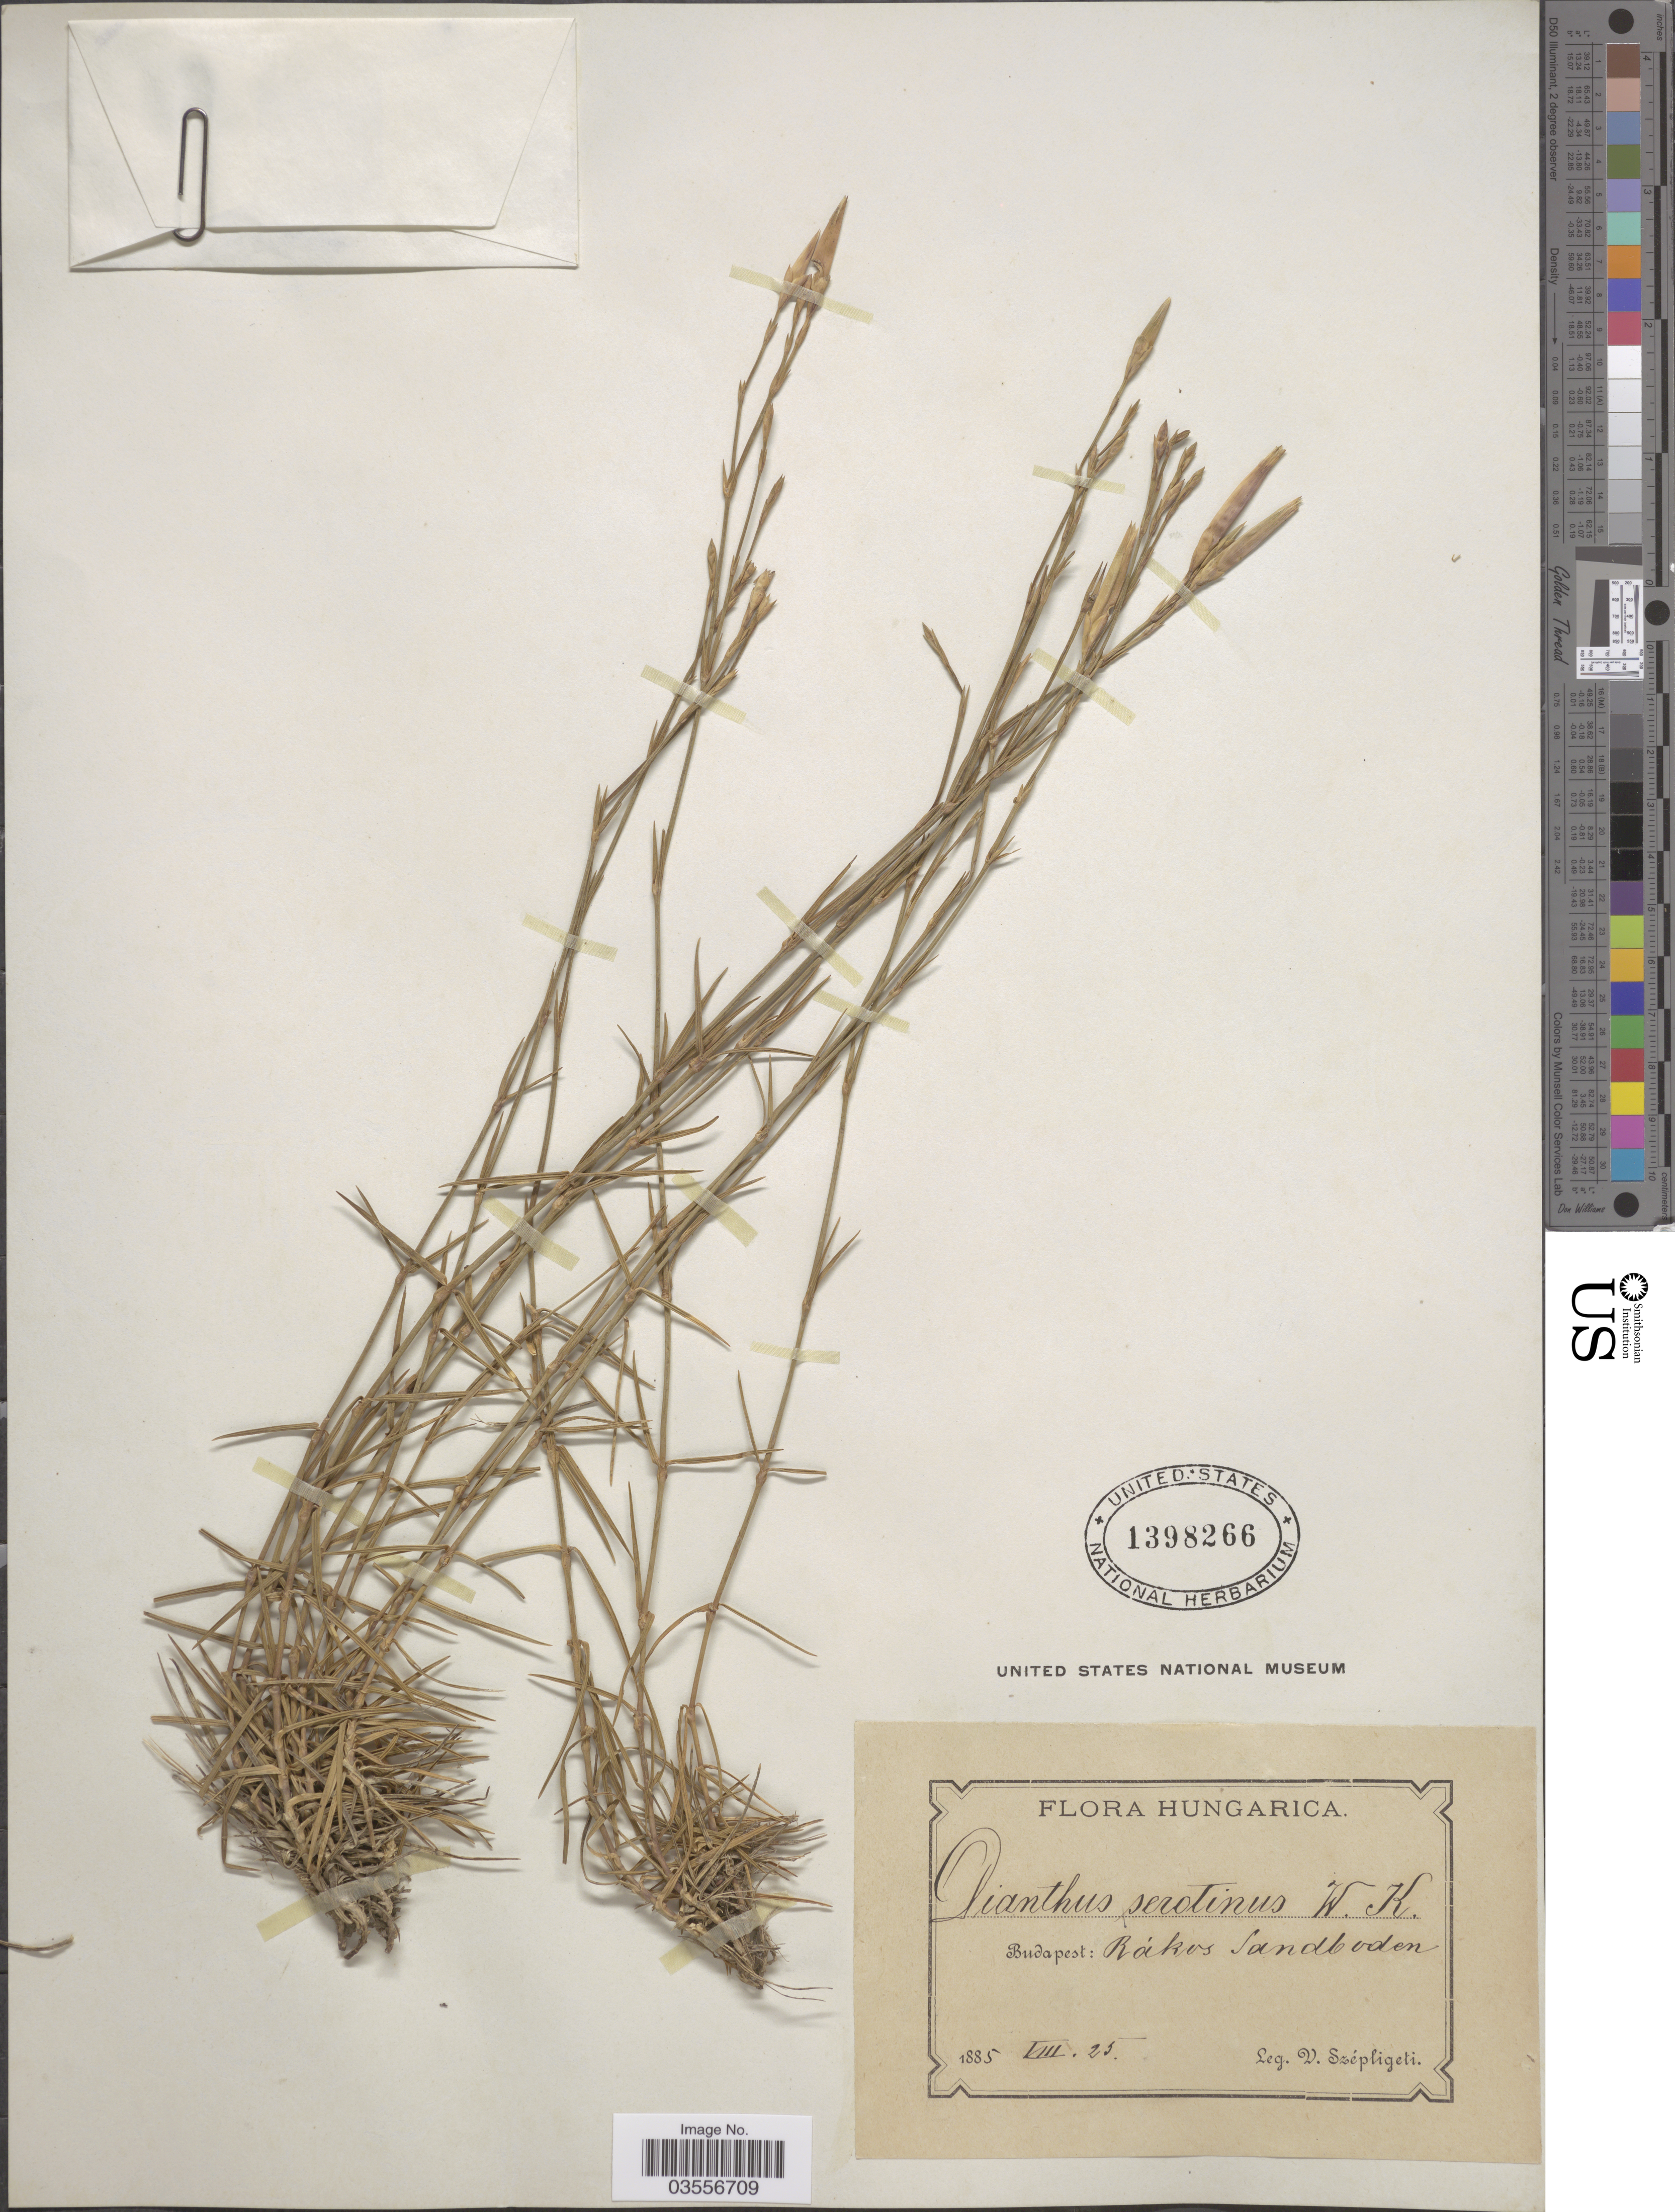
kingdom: Plantae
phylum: Tracheophyta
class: Magnoliopsida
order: Caryophyllales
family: Caryophyllaceae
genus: Dianthus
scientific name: Dianthus serotinus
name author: Waldst. & Kit.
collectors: W. Szépligeti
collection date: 1885-08-25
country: Hungary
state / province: Budapest, Capital District of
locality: Hungarica. Budapest: Rákos Sandboden.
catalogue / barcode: US 1398266